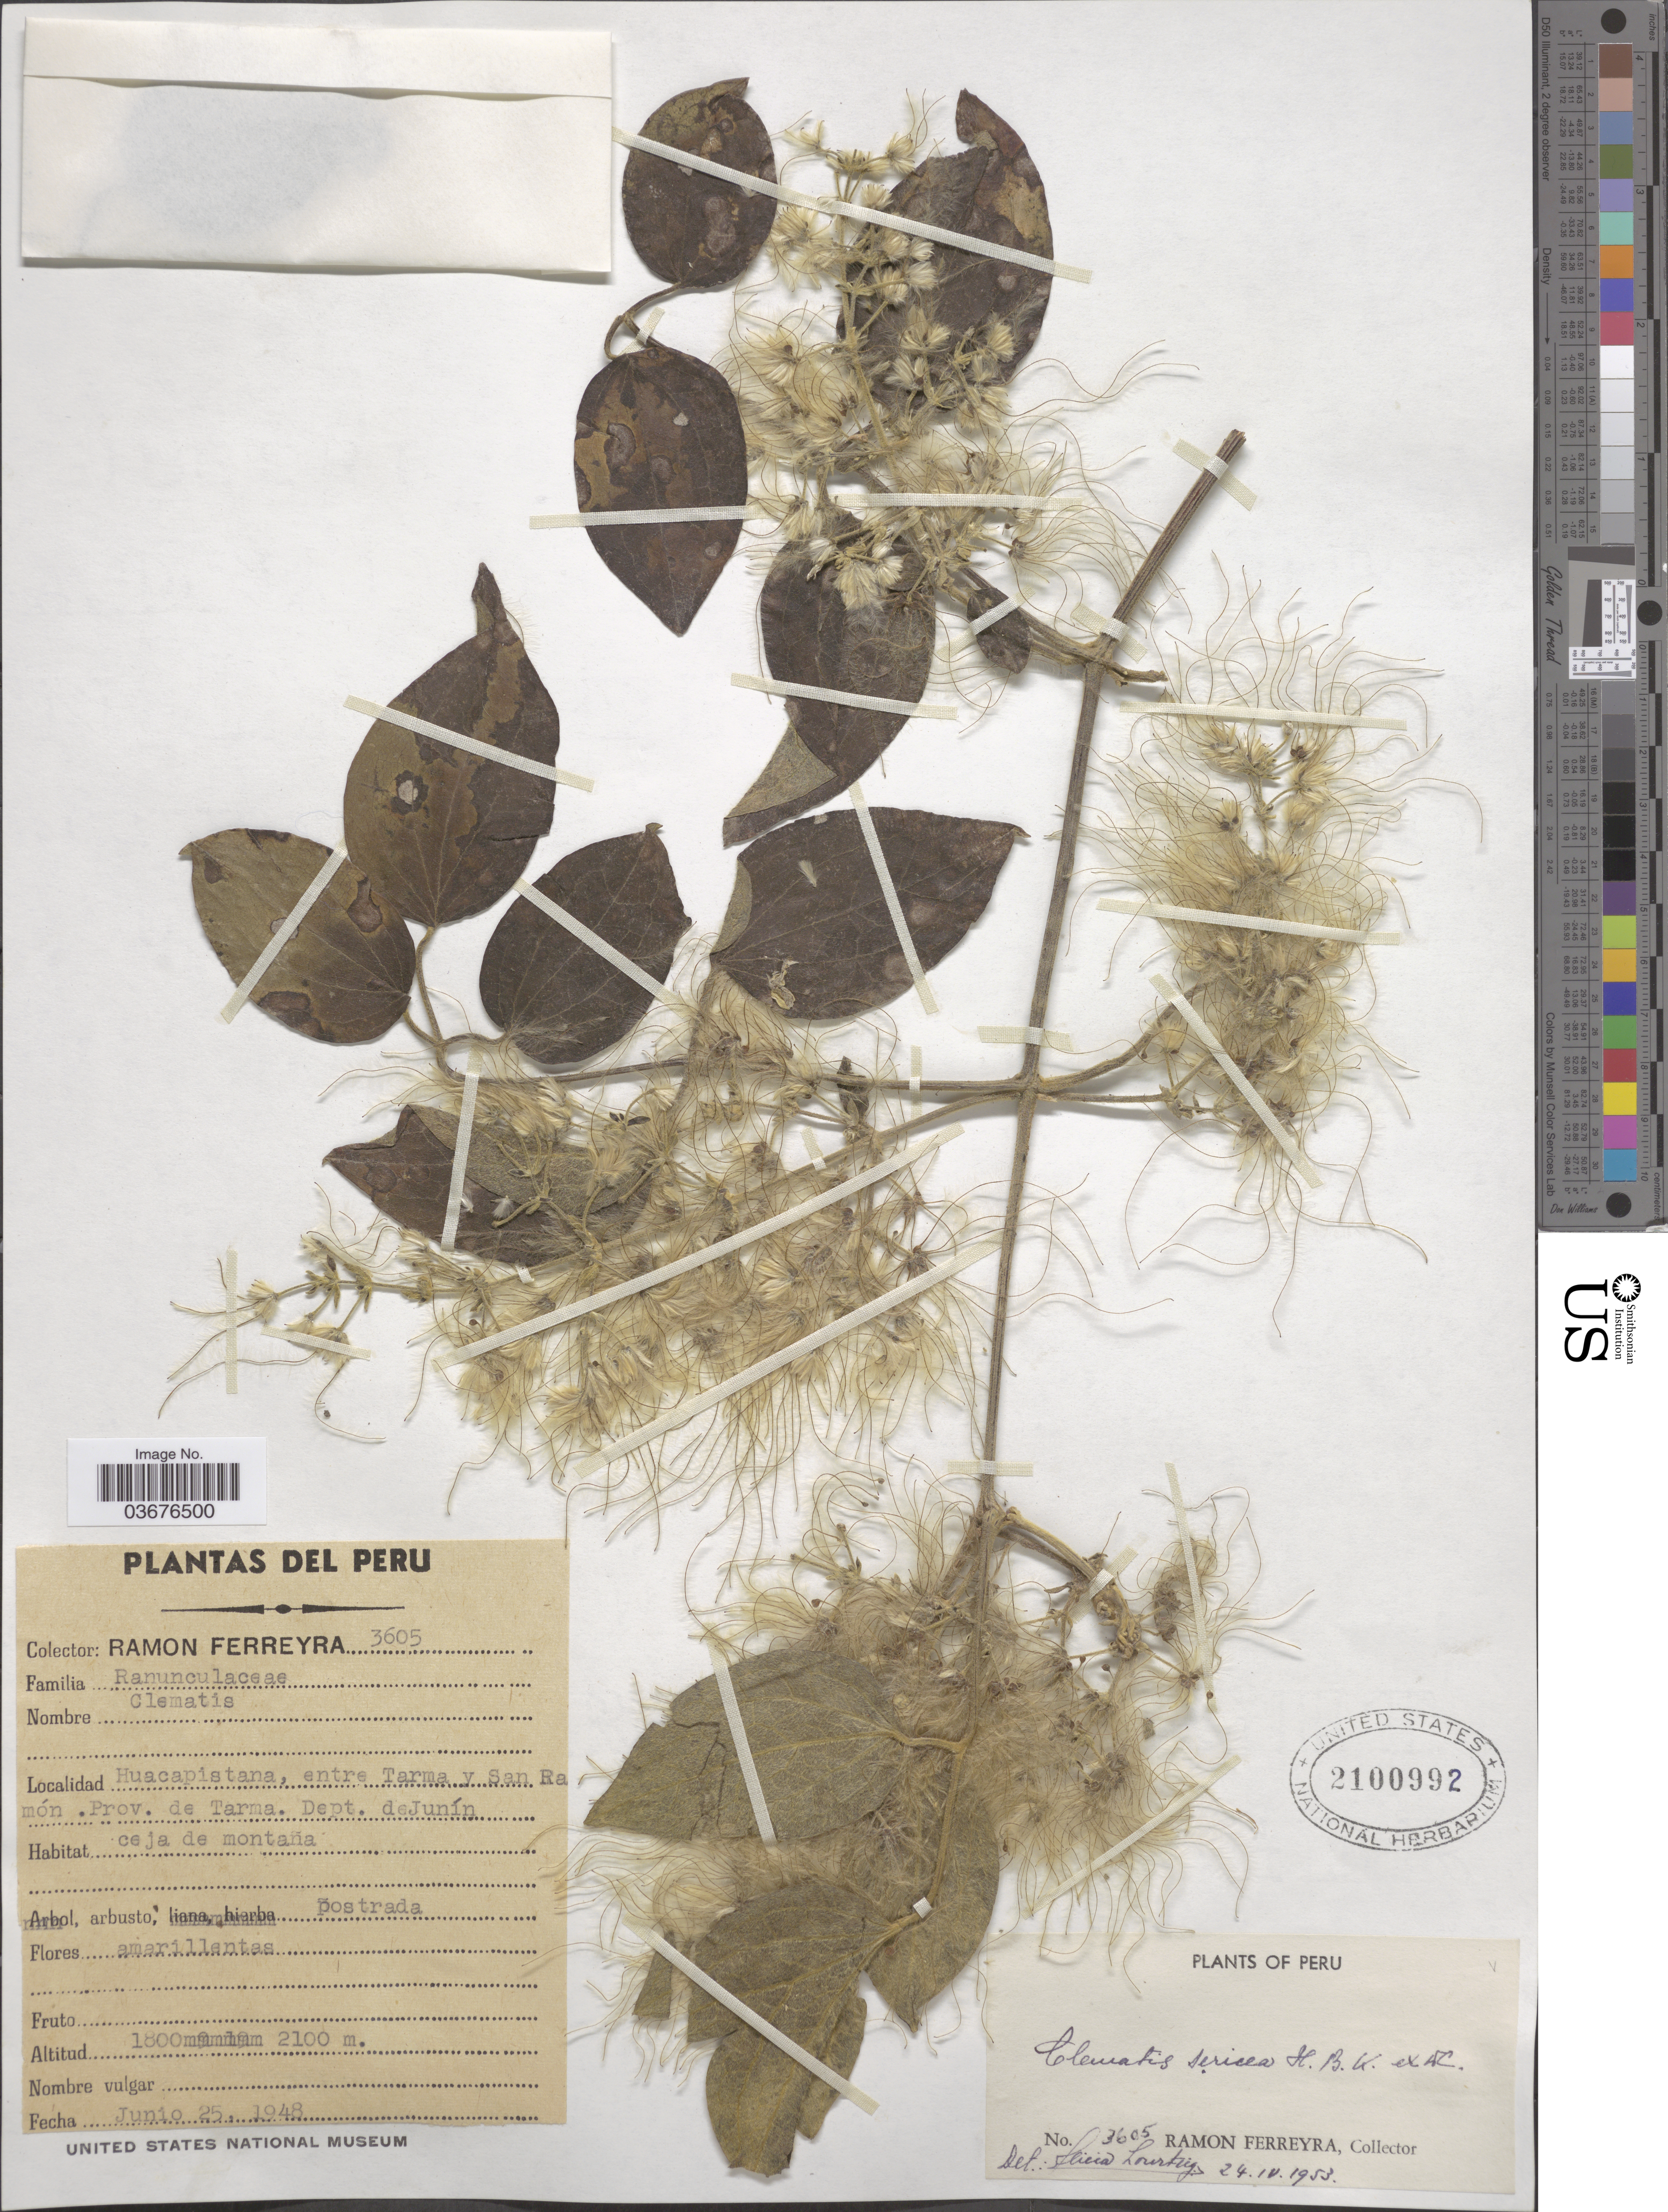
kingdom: Plantae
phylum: Tracheophyta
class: Magnoliopsida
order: Ranunculales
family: Ranunculaceae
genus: Clematis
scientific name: Clematis haenkeana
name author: C. Presl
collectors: R. A. Ferreyra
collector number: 3605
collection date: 1948-06-25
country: Peru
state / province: Junín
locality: Huacapistana, entre Tarma y San Ramón. Prov. de Tarma. Dept. de Junín.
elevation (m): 1800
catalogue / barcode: US 2100992